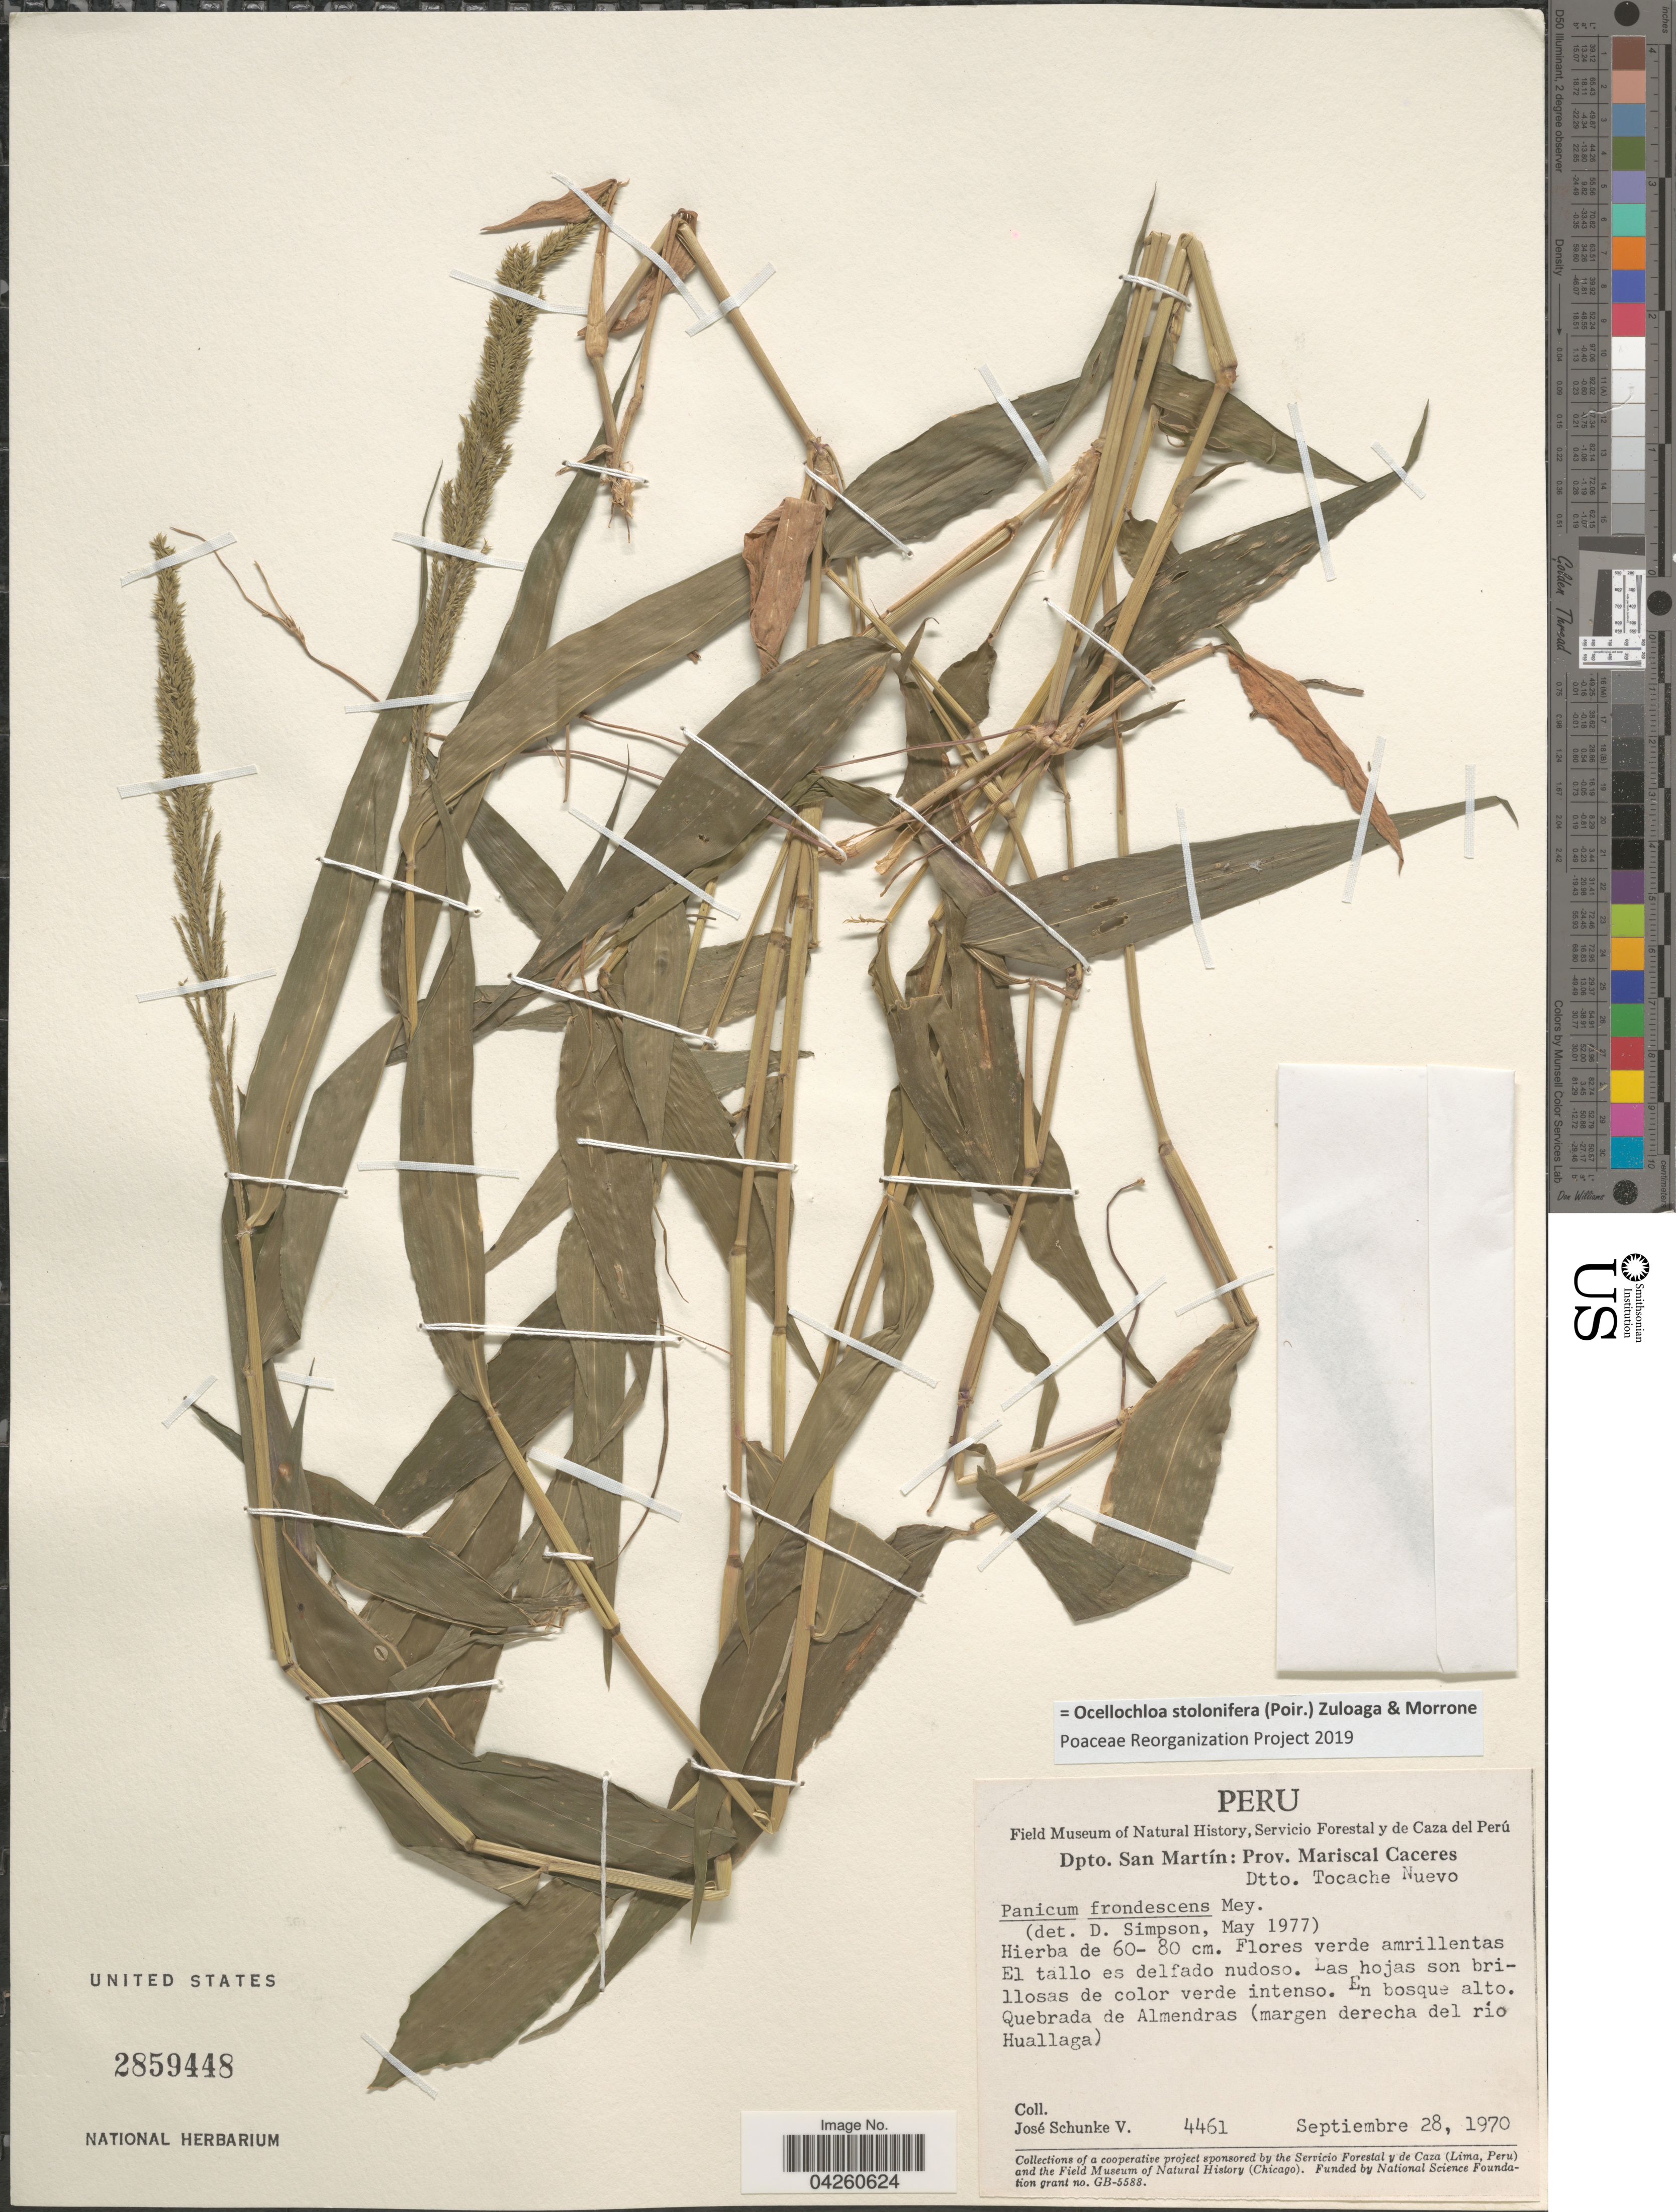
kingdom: Plantae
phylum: Tracheophyta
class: Liliopsida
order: Poales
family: Poaceae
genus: Ocellochloa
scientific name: Ocellochloa stolonifera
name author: (Poir.) Zuloaga & Morrone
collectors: J. Schunke Vigo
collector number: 4461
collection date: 1970-09-28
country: Peru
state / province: San Martín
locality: Dpto. San Martín: Prov. Mariscal Caceres. Dtto. Tocache Nuevo. Quebrada de Almendras (margen derecha del río Huallaga).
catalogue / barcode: US 2859448